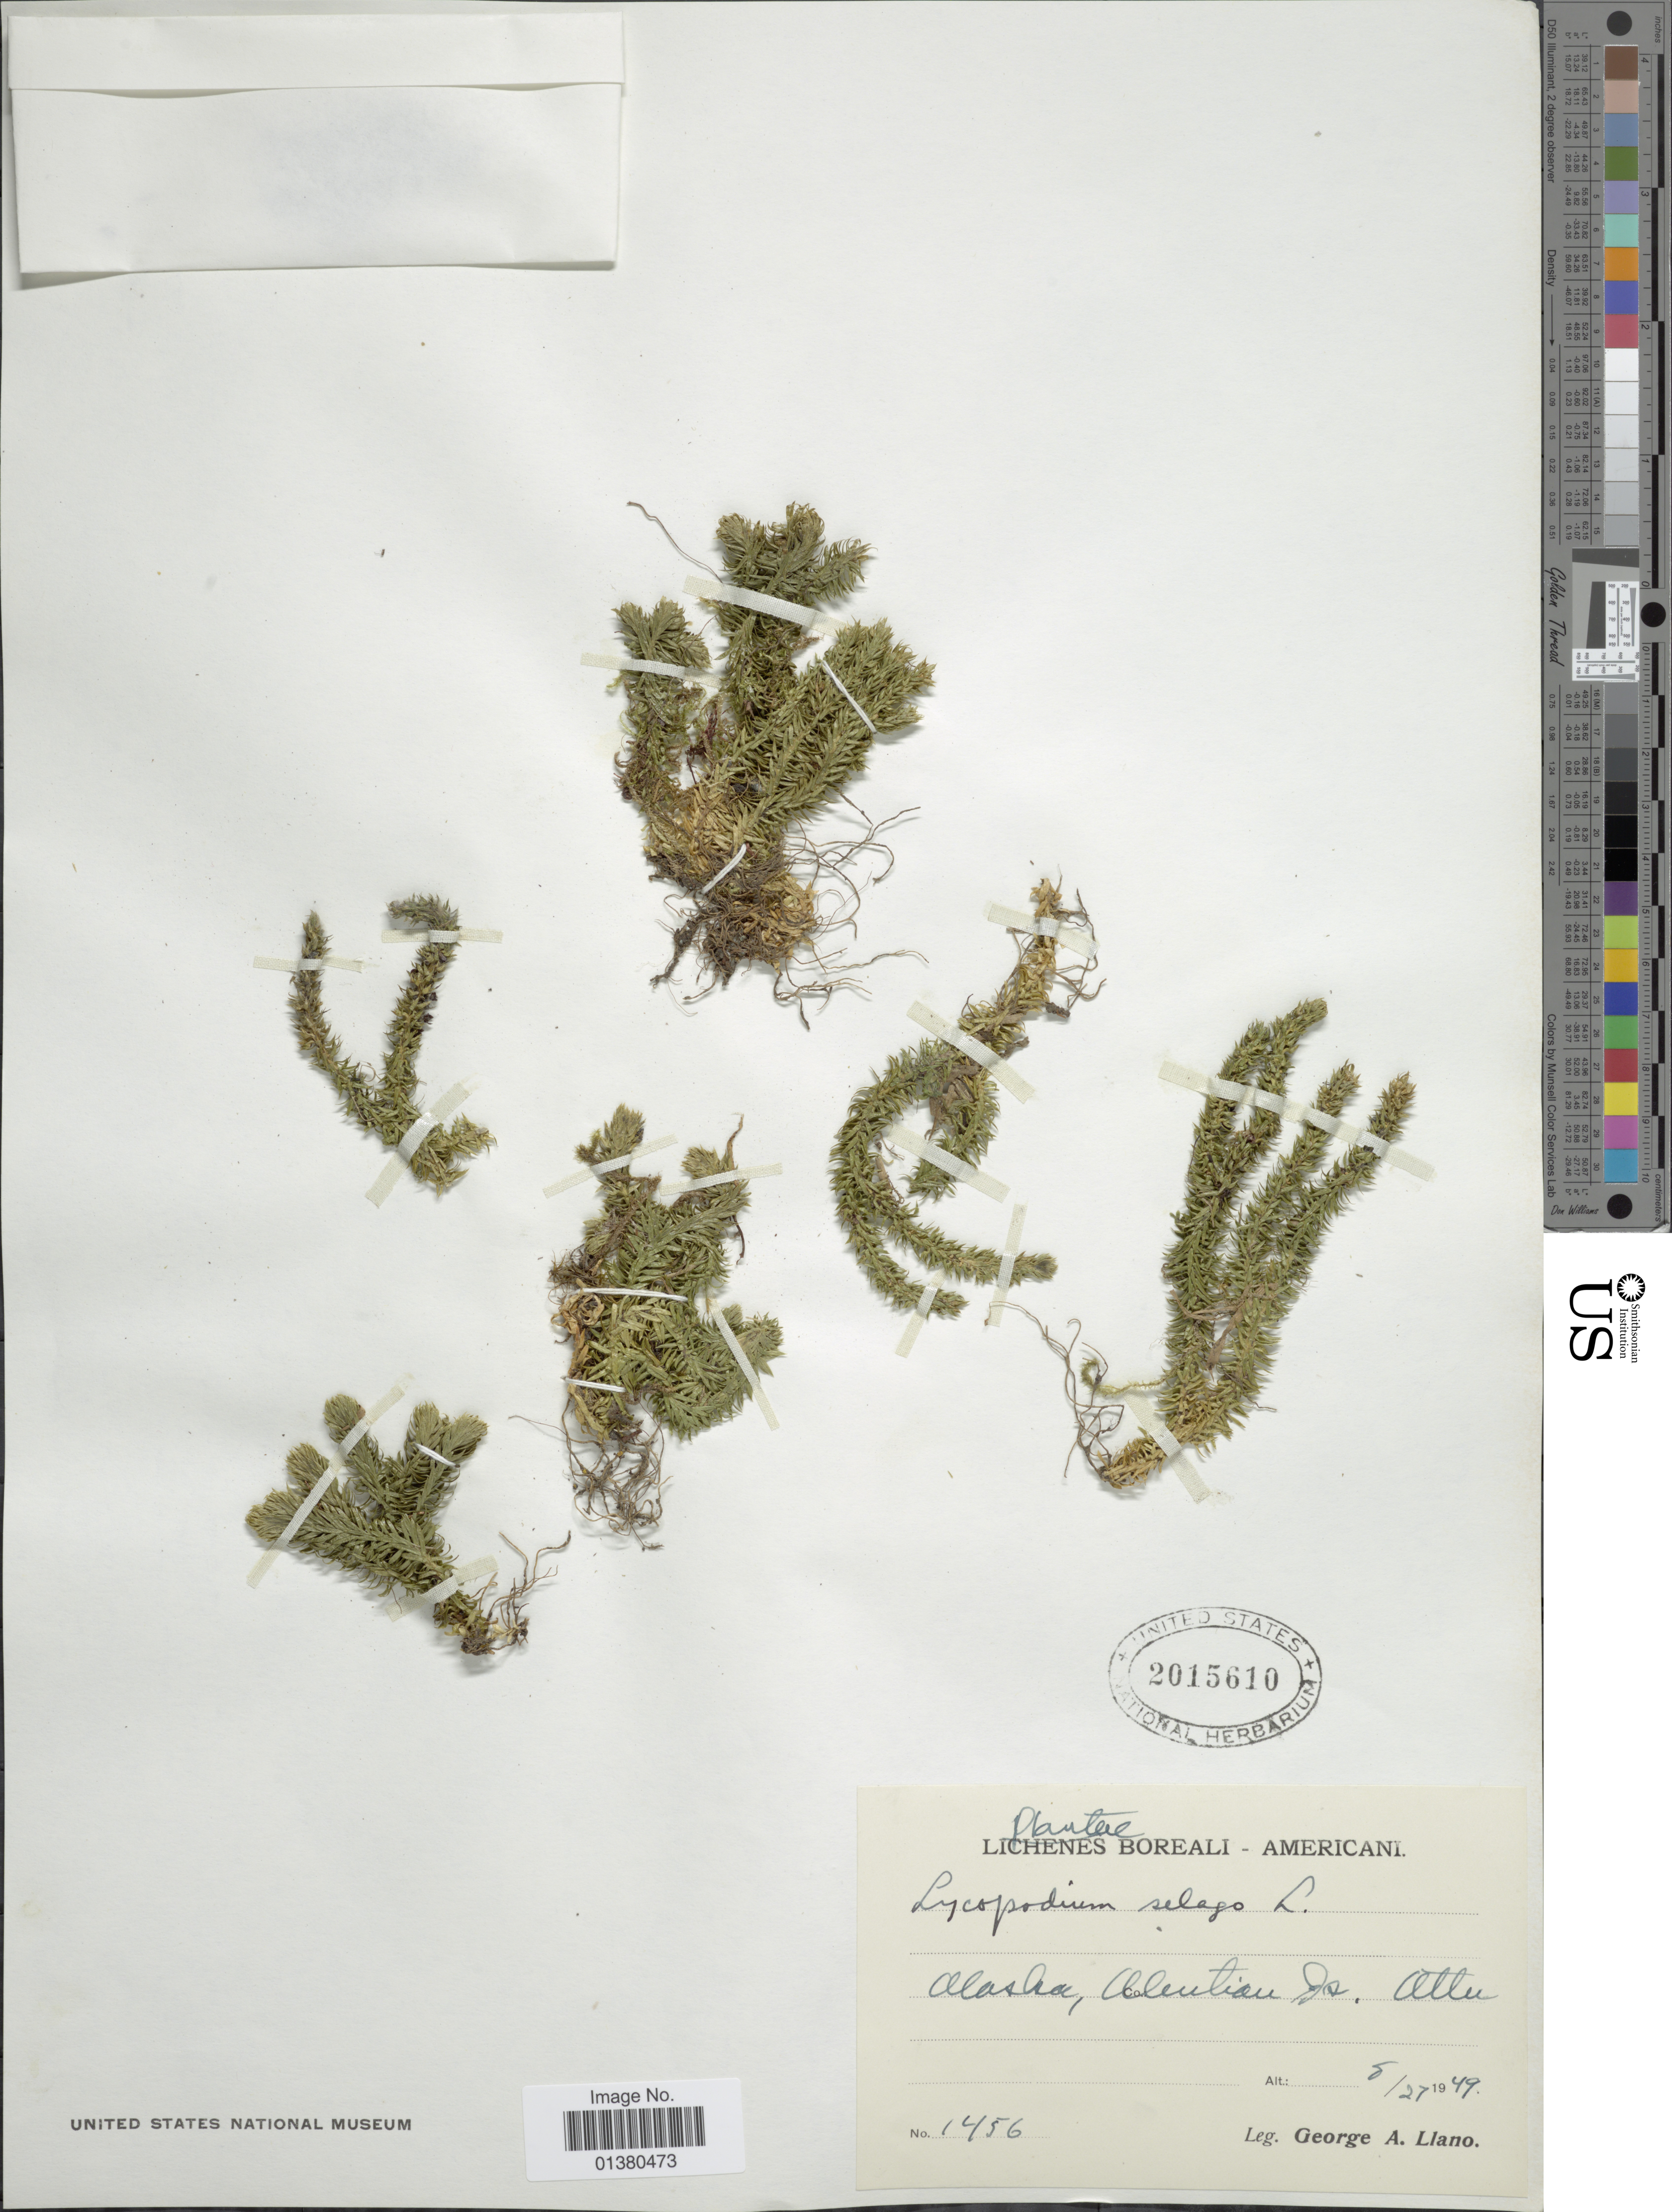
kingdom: Plantae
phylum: Tracheophyta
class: Lycopodiopsida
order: Lycopodiales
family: Lycopodiaceae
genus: Huperzia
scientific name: Huperzia selago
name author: (L.) Bernh. ex Schrank & Mart.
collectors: G. Llano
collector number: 1456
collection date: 1949-08-27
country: United States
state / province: Alaska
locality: Aleutian Is, Attu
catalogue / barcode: US 2015610